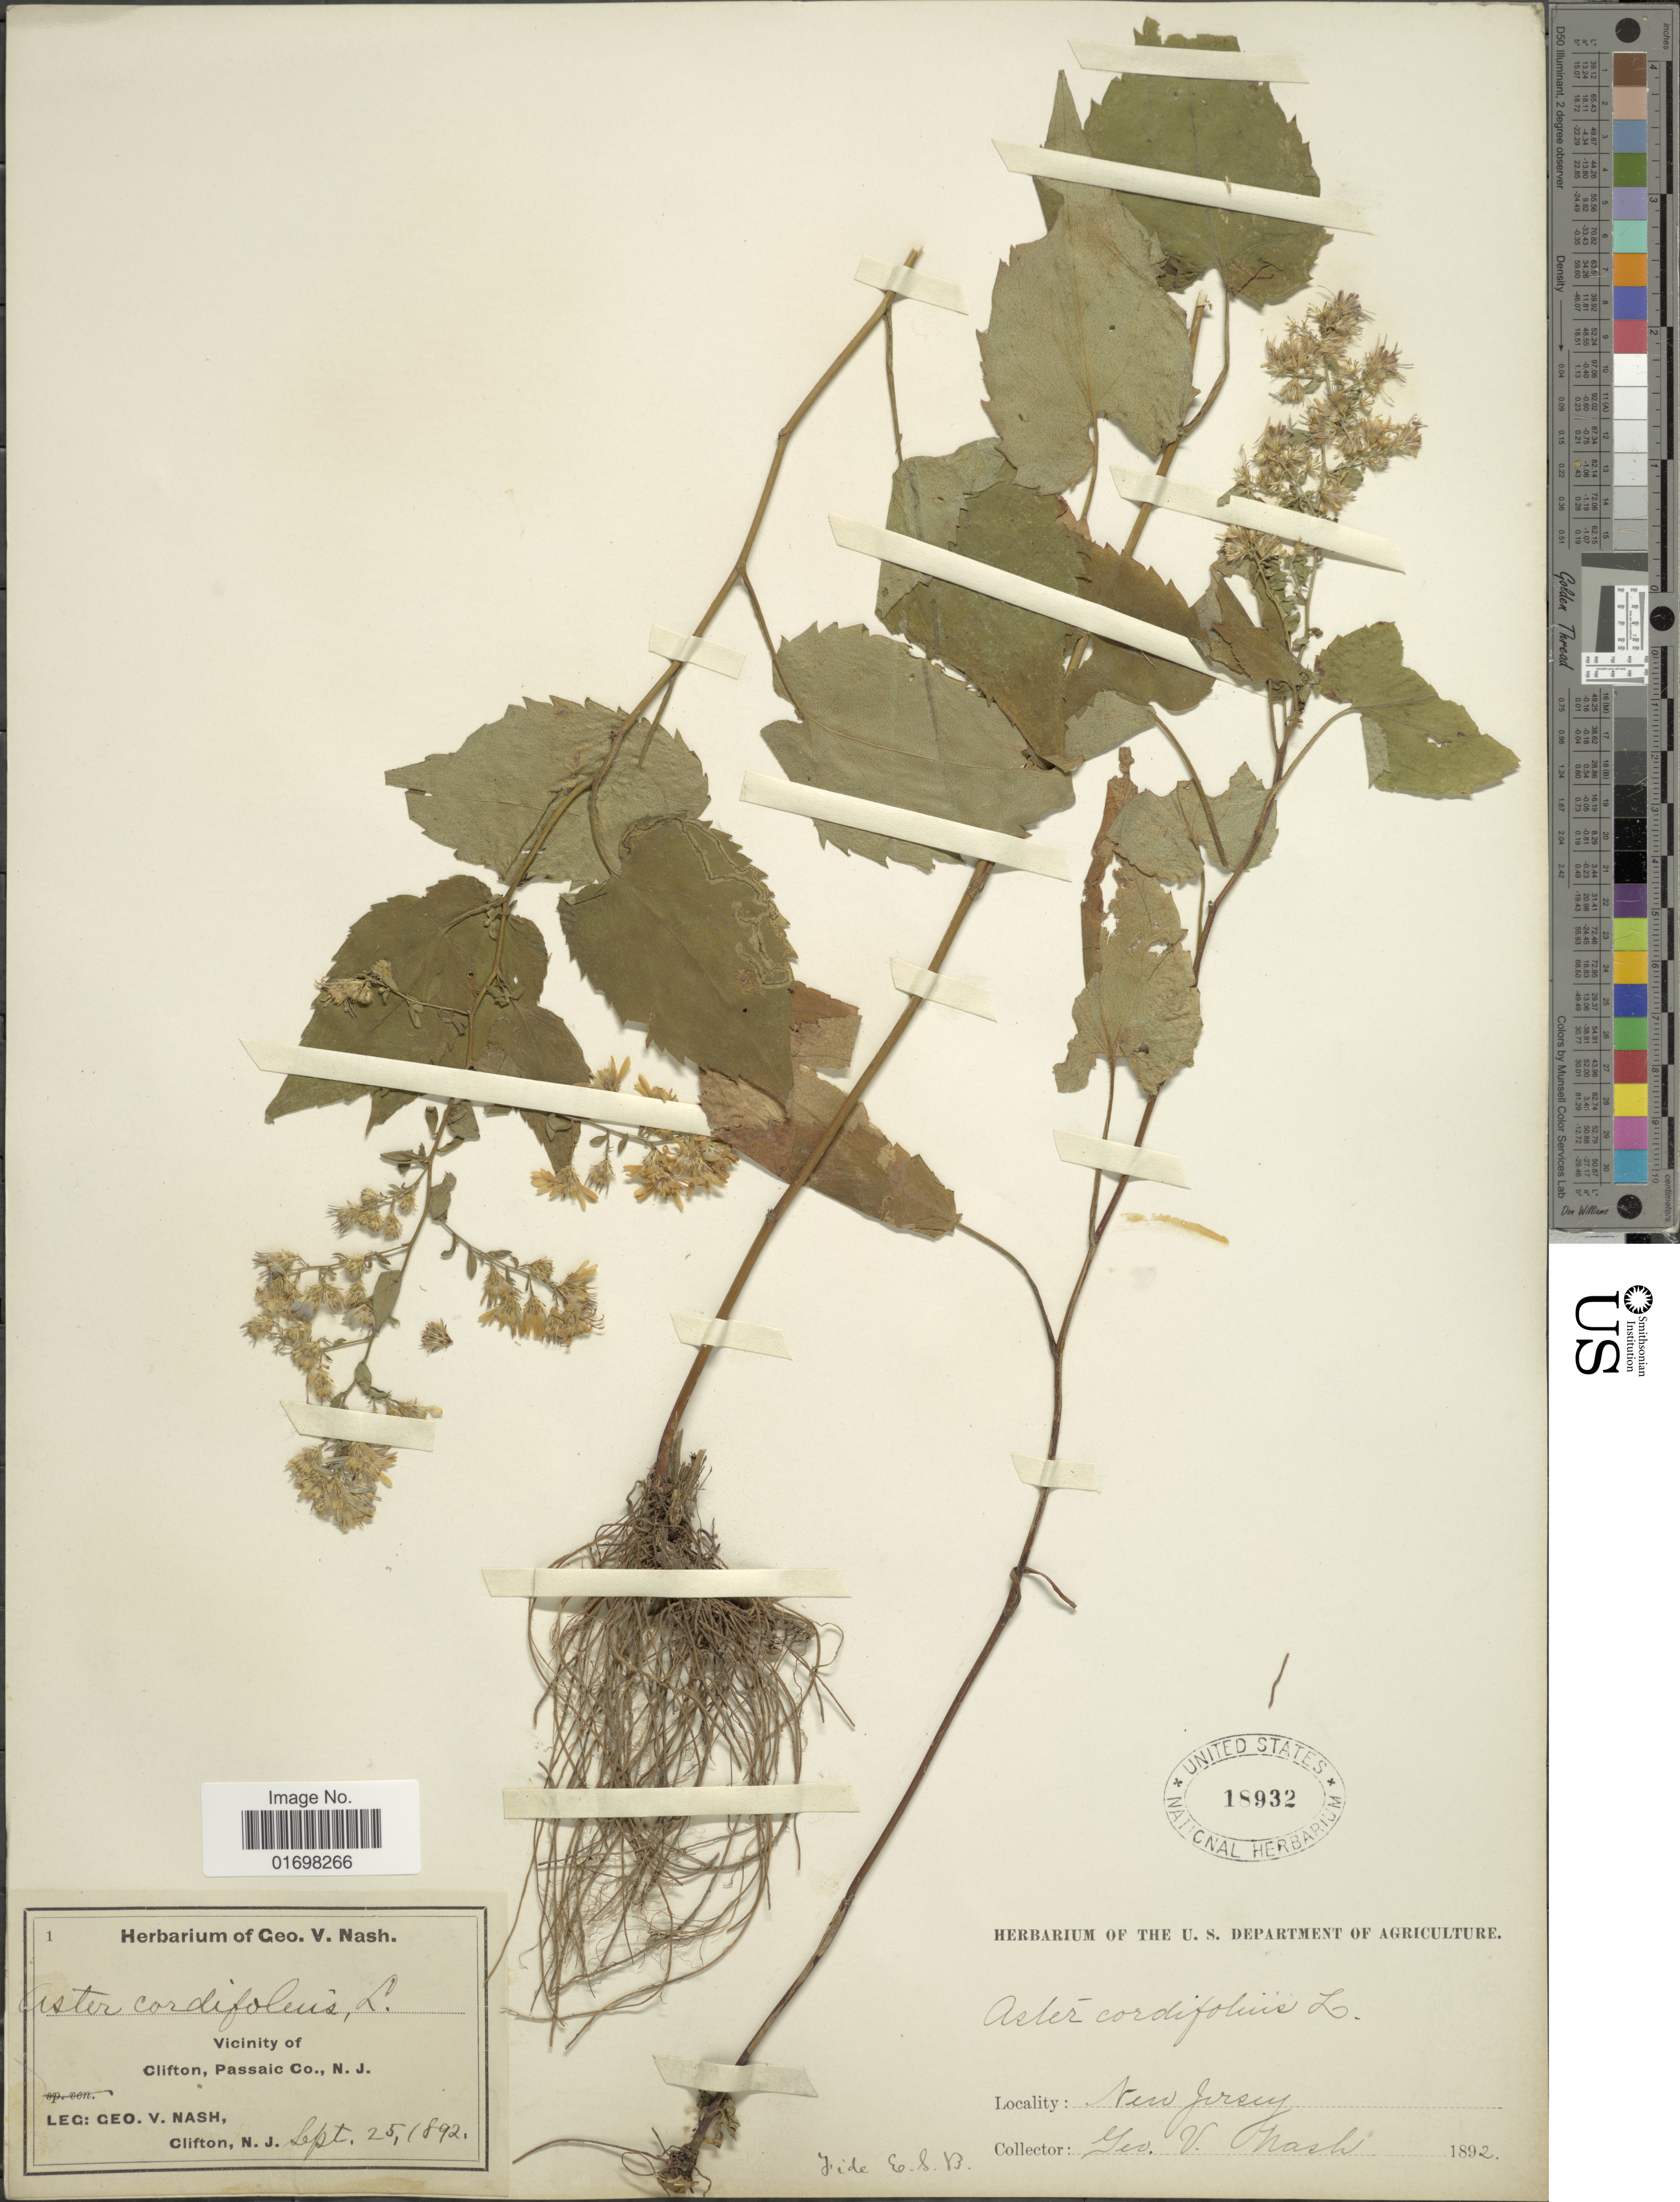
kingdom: Plantae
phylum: Tracheophyta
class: Magnoliopsida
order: Asterales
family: Asteraceae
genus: Symphyotrichum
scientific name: Symphyotrichum cordifolium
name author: (L.) G.L. Nesom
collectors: G. V. Nash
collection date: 1892-09-25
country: United States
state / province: New Jersey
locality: Vicinity of Clifton, Passaic Co., N.J,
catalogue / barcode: US 18932